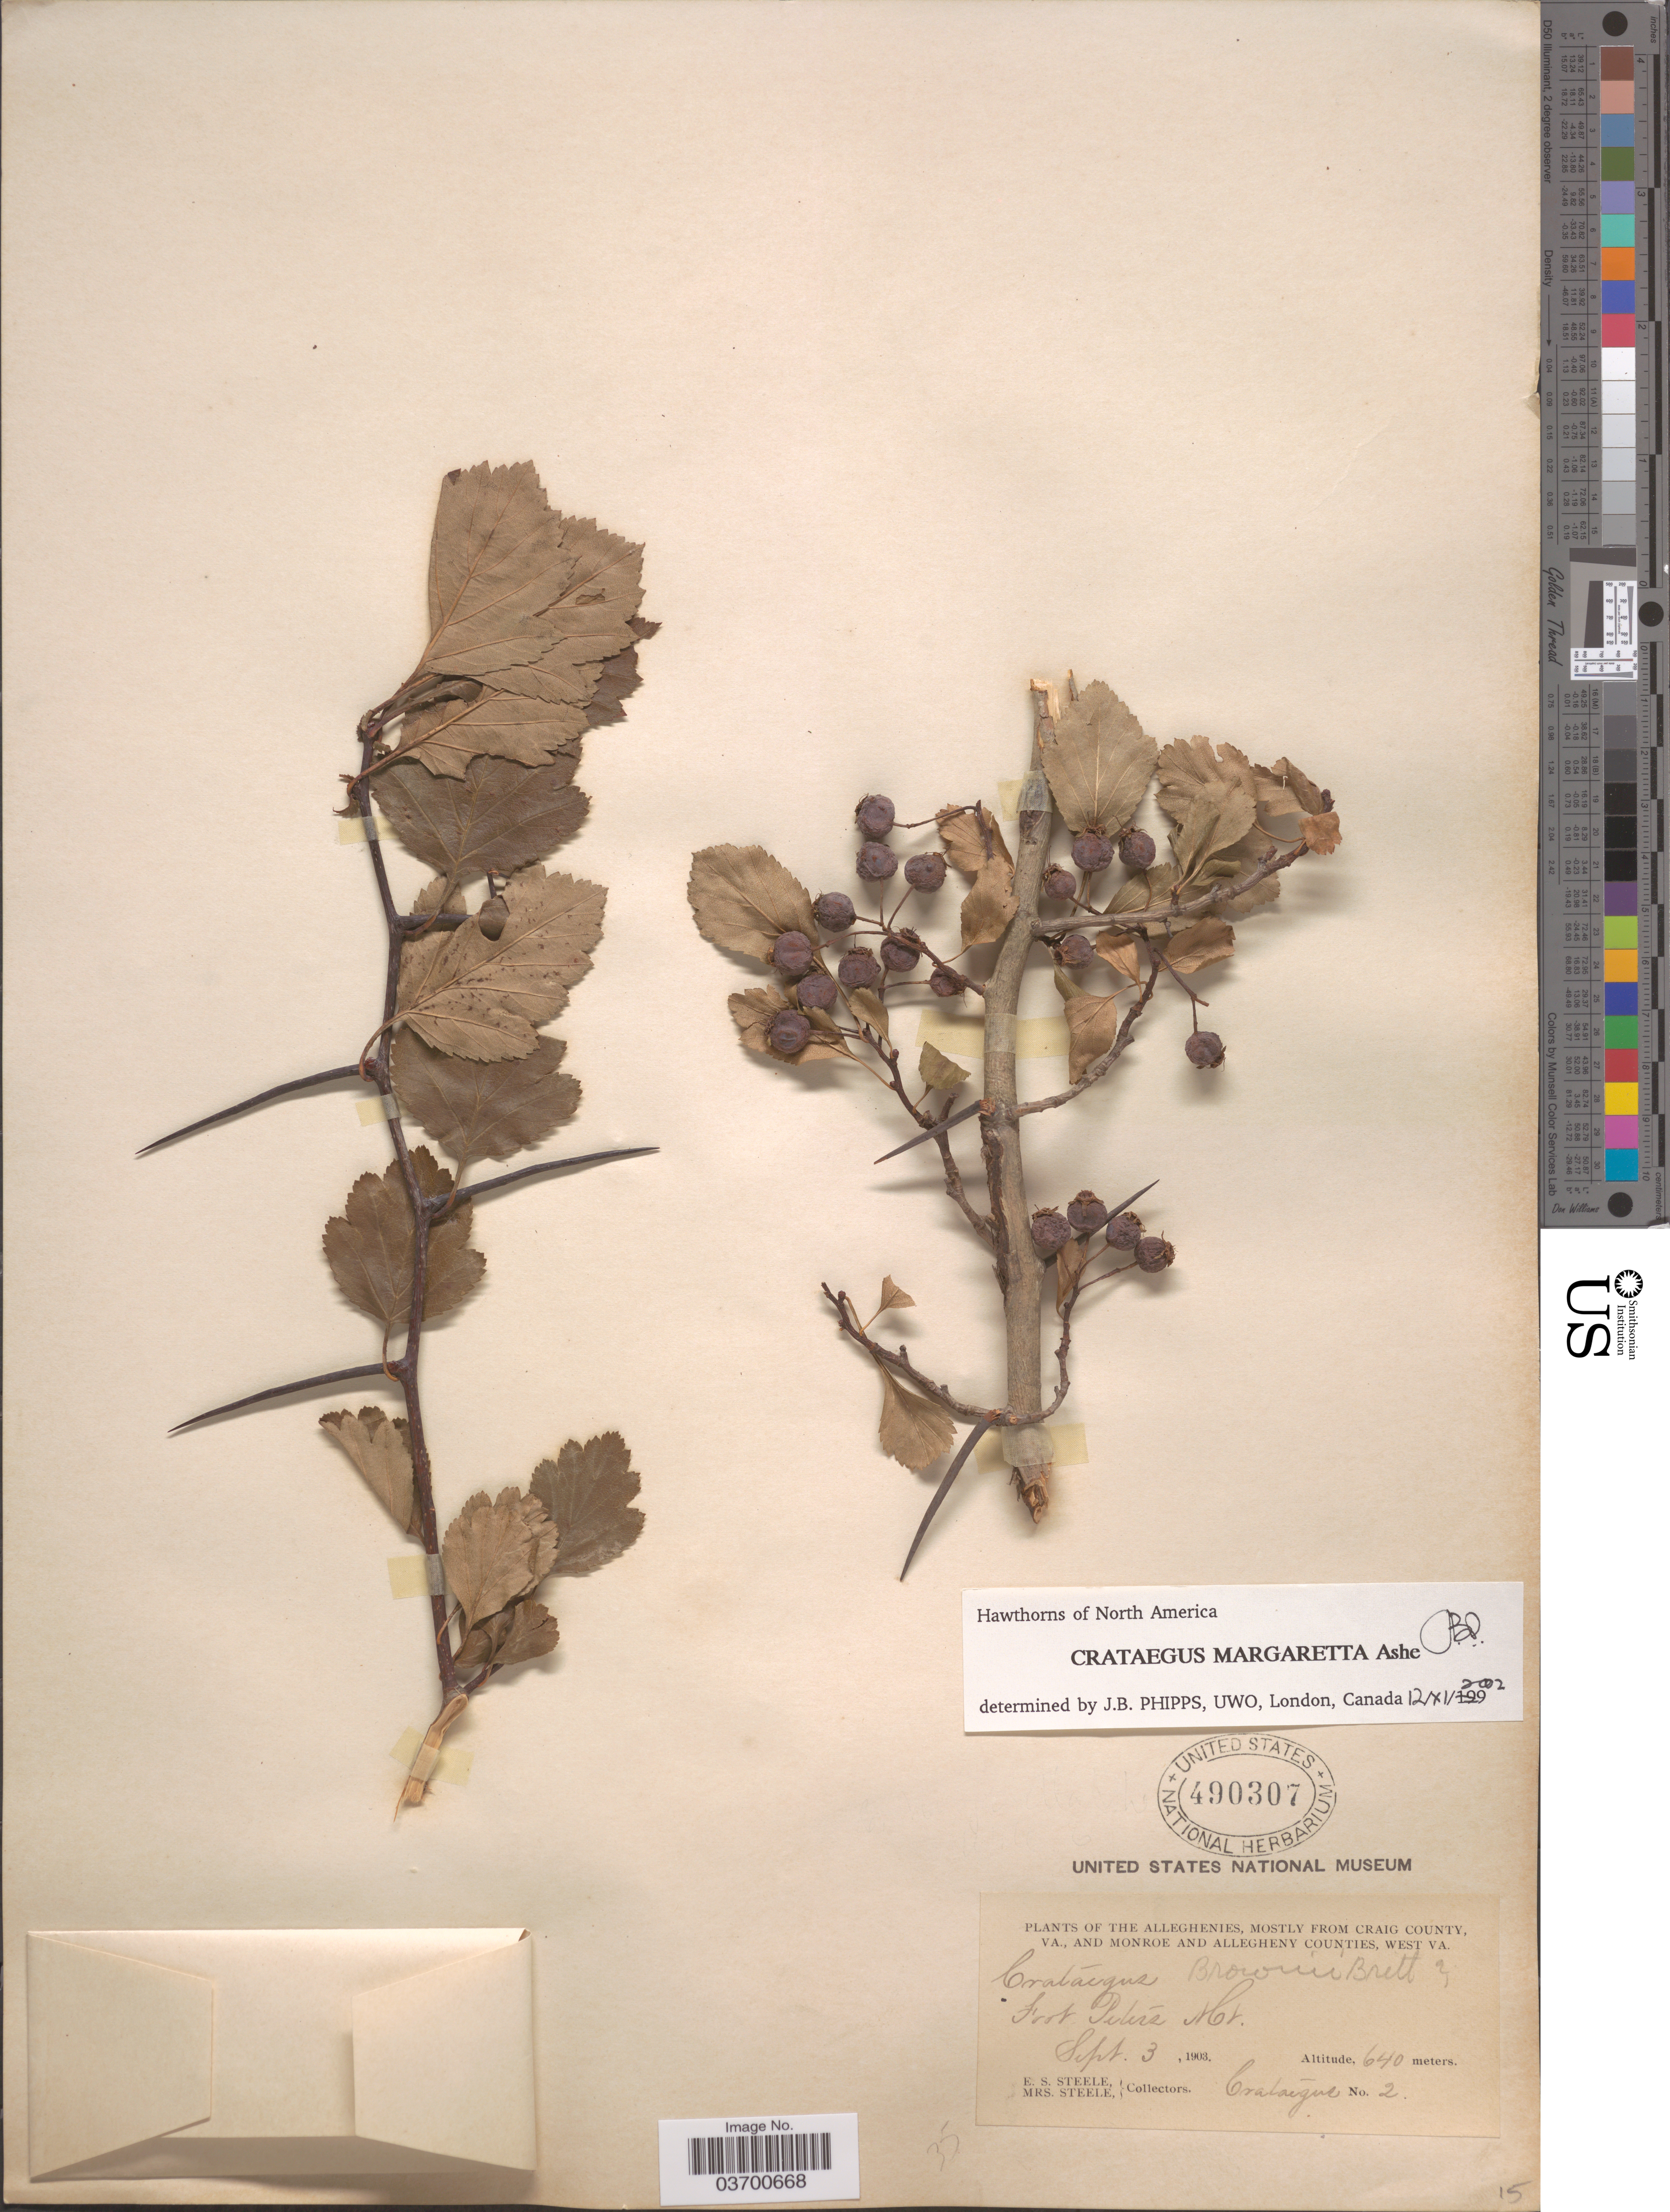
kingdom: Plantae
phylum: Tracheophyta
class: Magnoliopsida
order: Rosales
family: Rosaceae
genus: Crataegus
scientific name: Crataegus margarettae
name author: Ashe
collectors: E. Steele & Mrs. E. S. Steele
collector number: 2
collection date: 1903-09-03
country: United States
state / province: Virginia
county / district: Craig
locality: The Alleghenies, mostly from Craig County, Va., and Monroe and Allegheny Counties, West Va. Foot Peters Mt.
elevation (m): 640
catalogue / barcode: US 490307